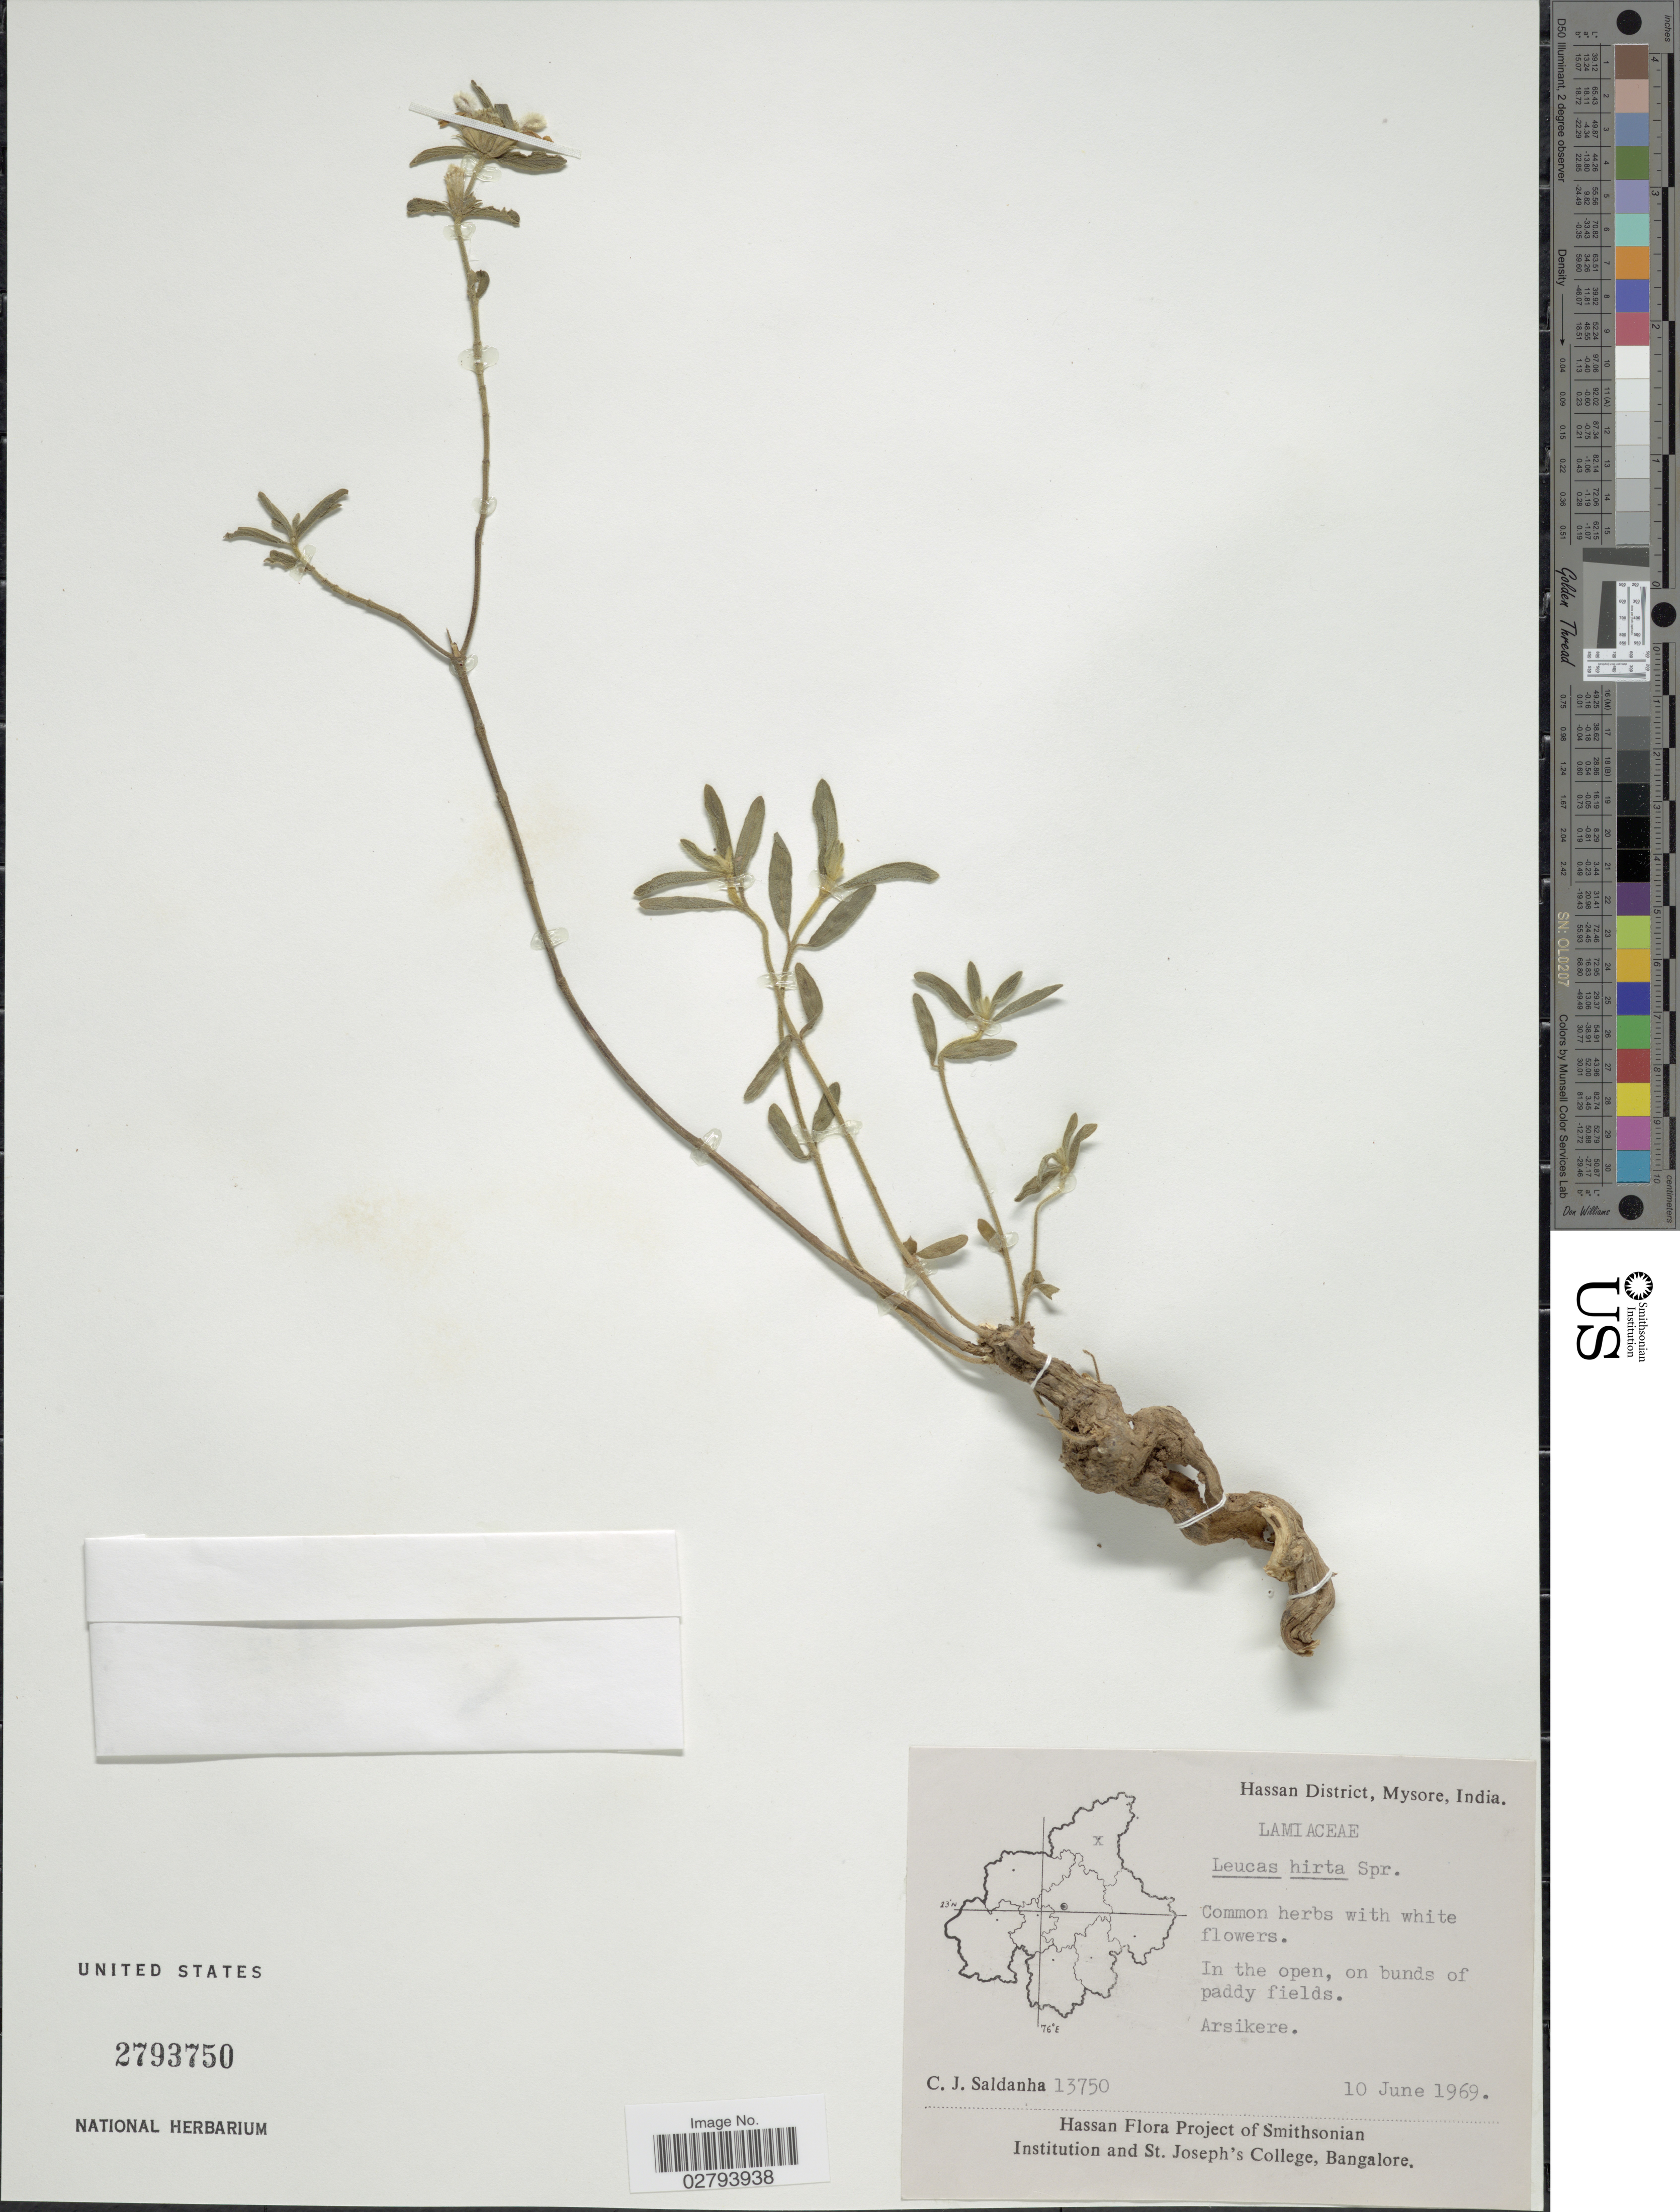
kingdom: Plantae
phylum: Tracheophyta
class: Magnoliopsida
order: Lamiales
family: Lamiaceae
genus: Leucas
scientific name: Leucas hirta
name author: (B. Heyne ex A. Roth) Spreng.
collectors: C. J. Saldanha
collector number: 13750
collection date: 1969-06-10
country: India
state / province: Karnataka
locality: Hassan District, Mysore, Arsikere.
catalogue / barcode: US 2793750